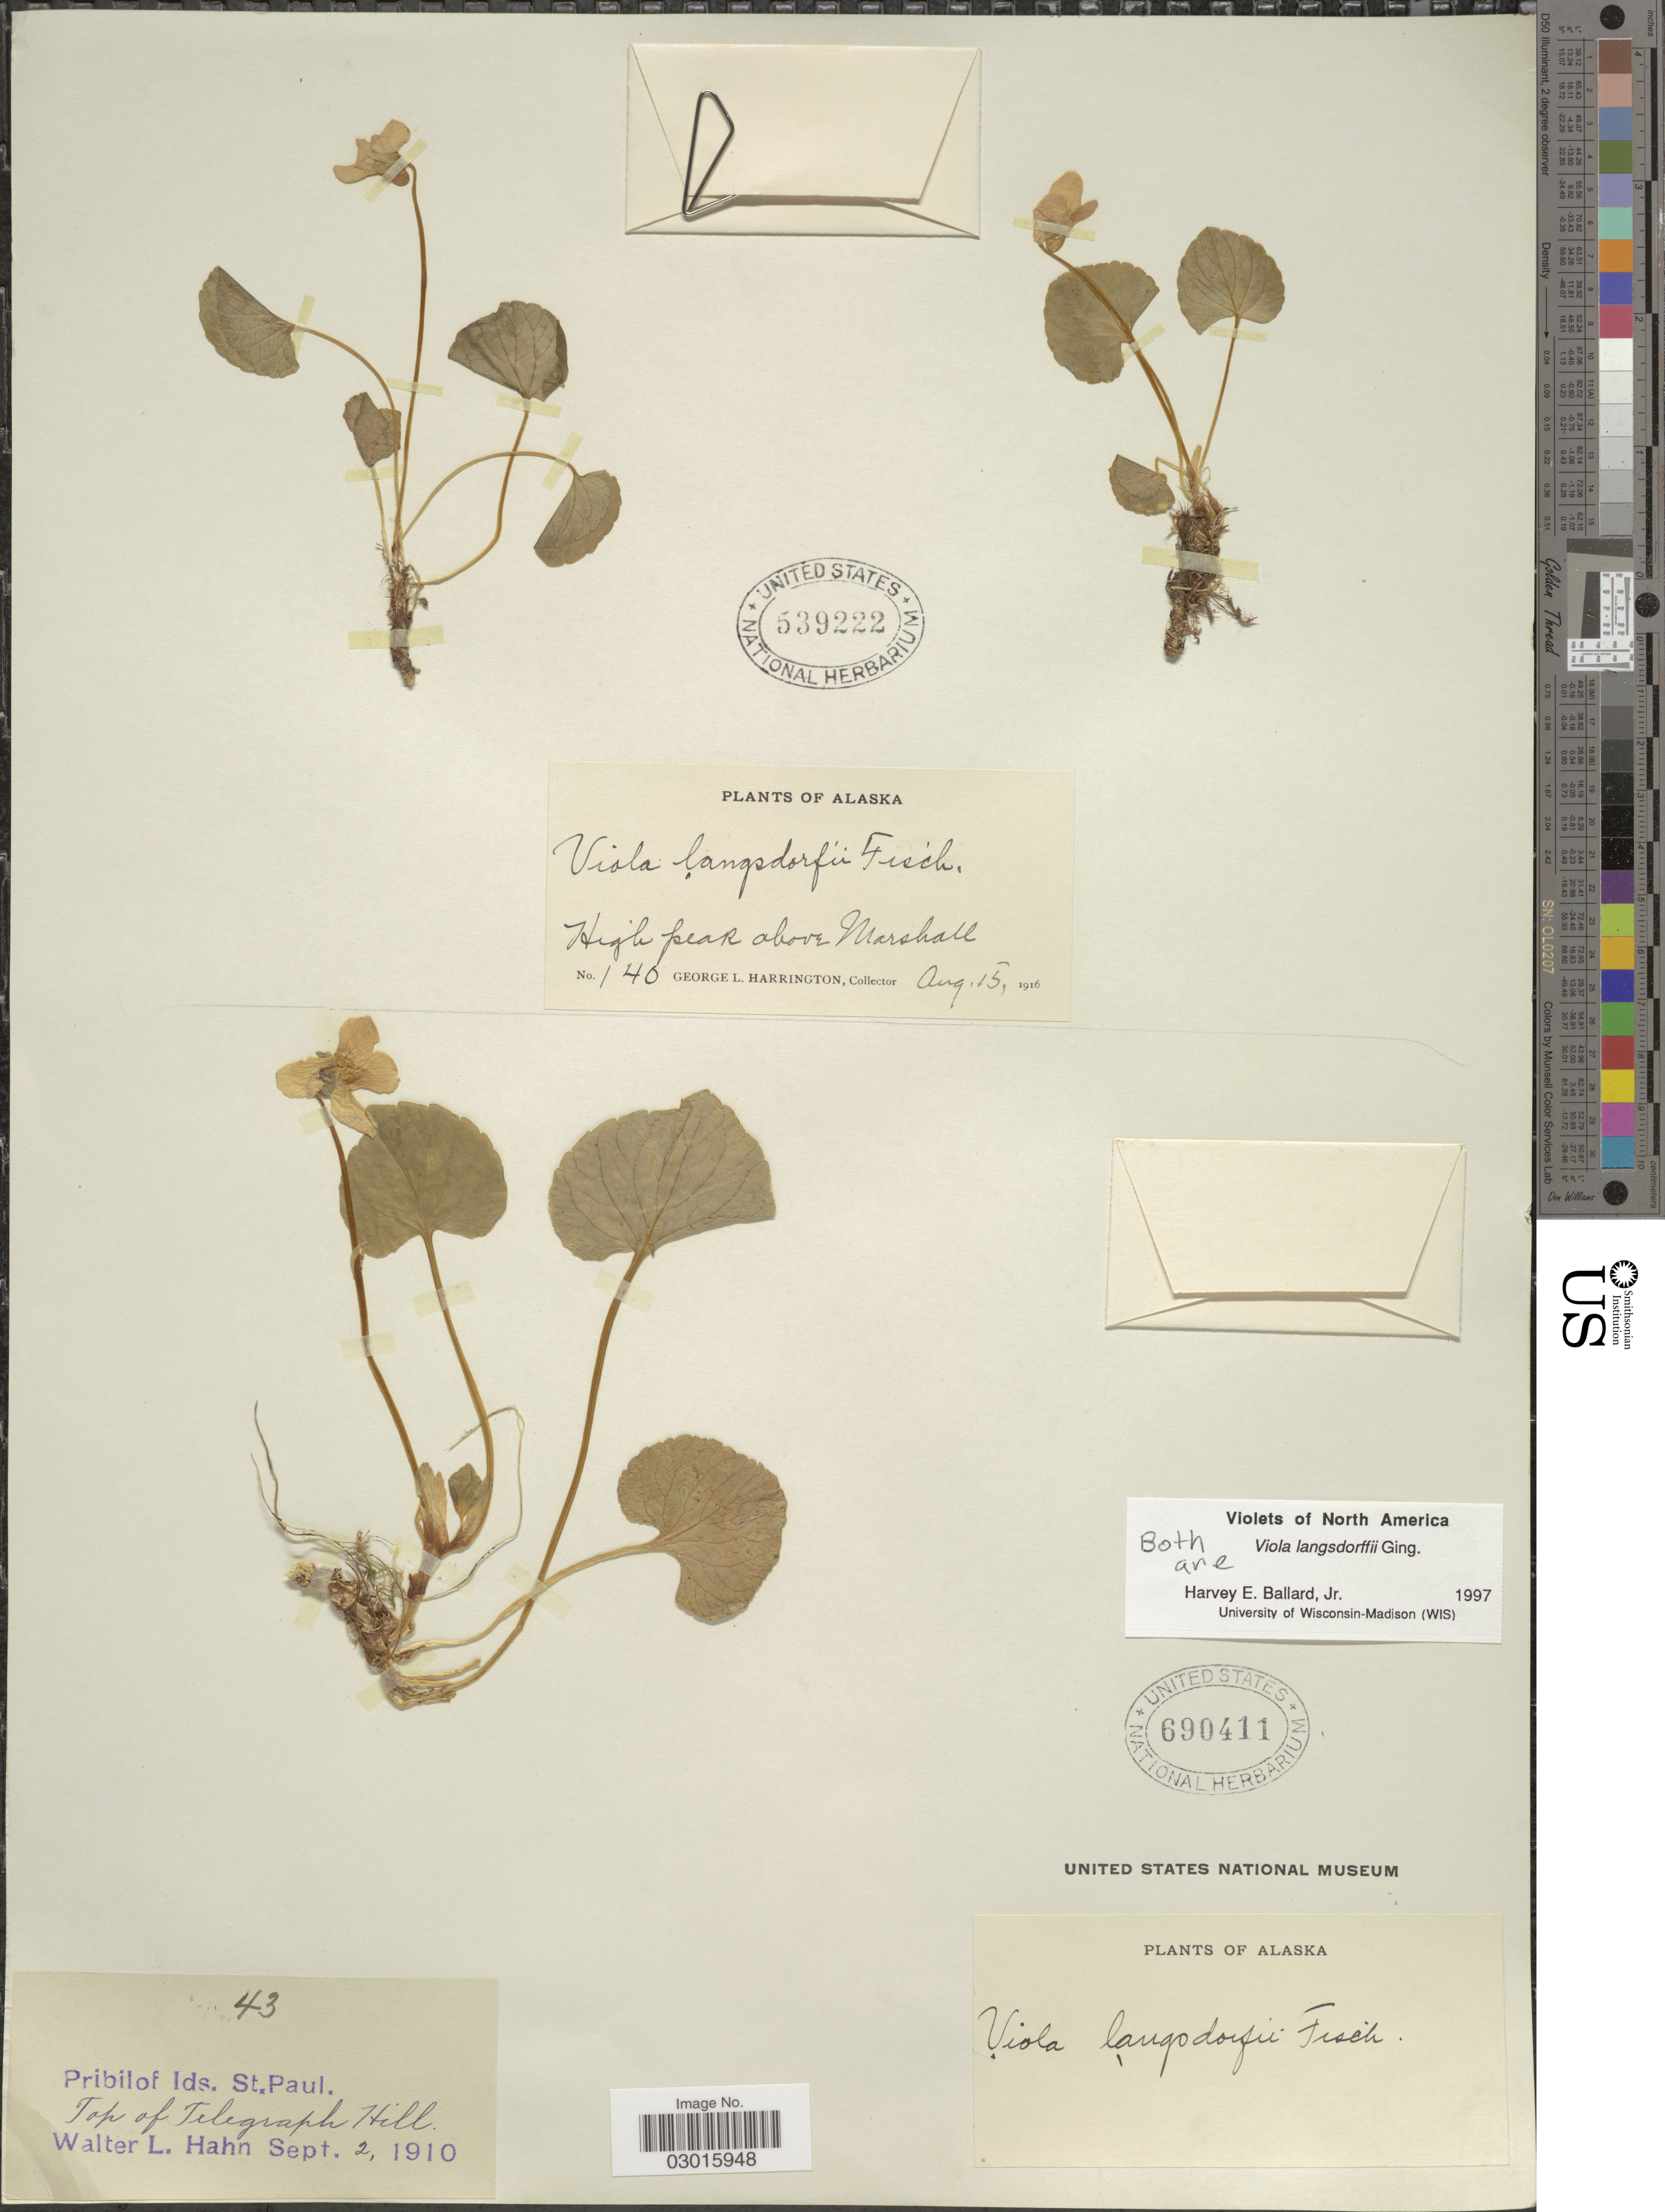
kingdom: Plantae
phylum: Tracheophyta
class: Magnoliopsida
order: Malpighiales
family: Violaceae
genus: Viola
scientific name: Viola langsdorffii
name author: Fisch. ex Ging.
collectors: W. L. Hahn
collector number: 43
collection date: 1910-09-02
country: United States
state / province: Alaska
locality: Pribilof Ids. St. Paul. Top of Telegraph Hill.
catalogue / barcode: US 690411